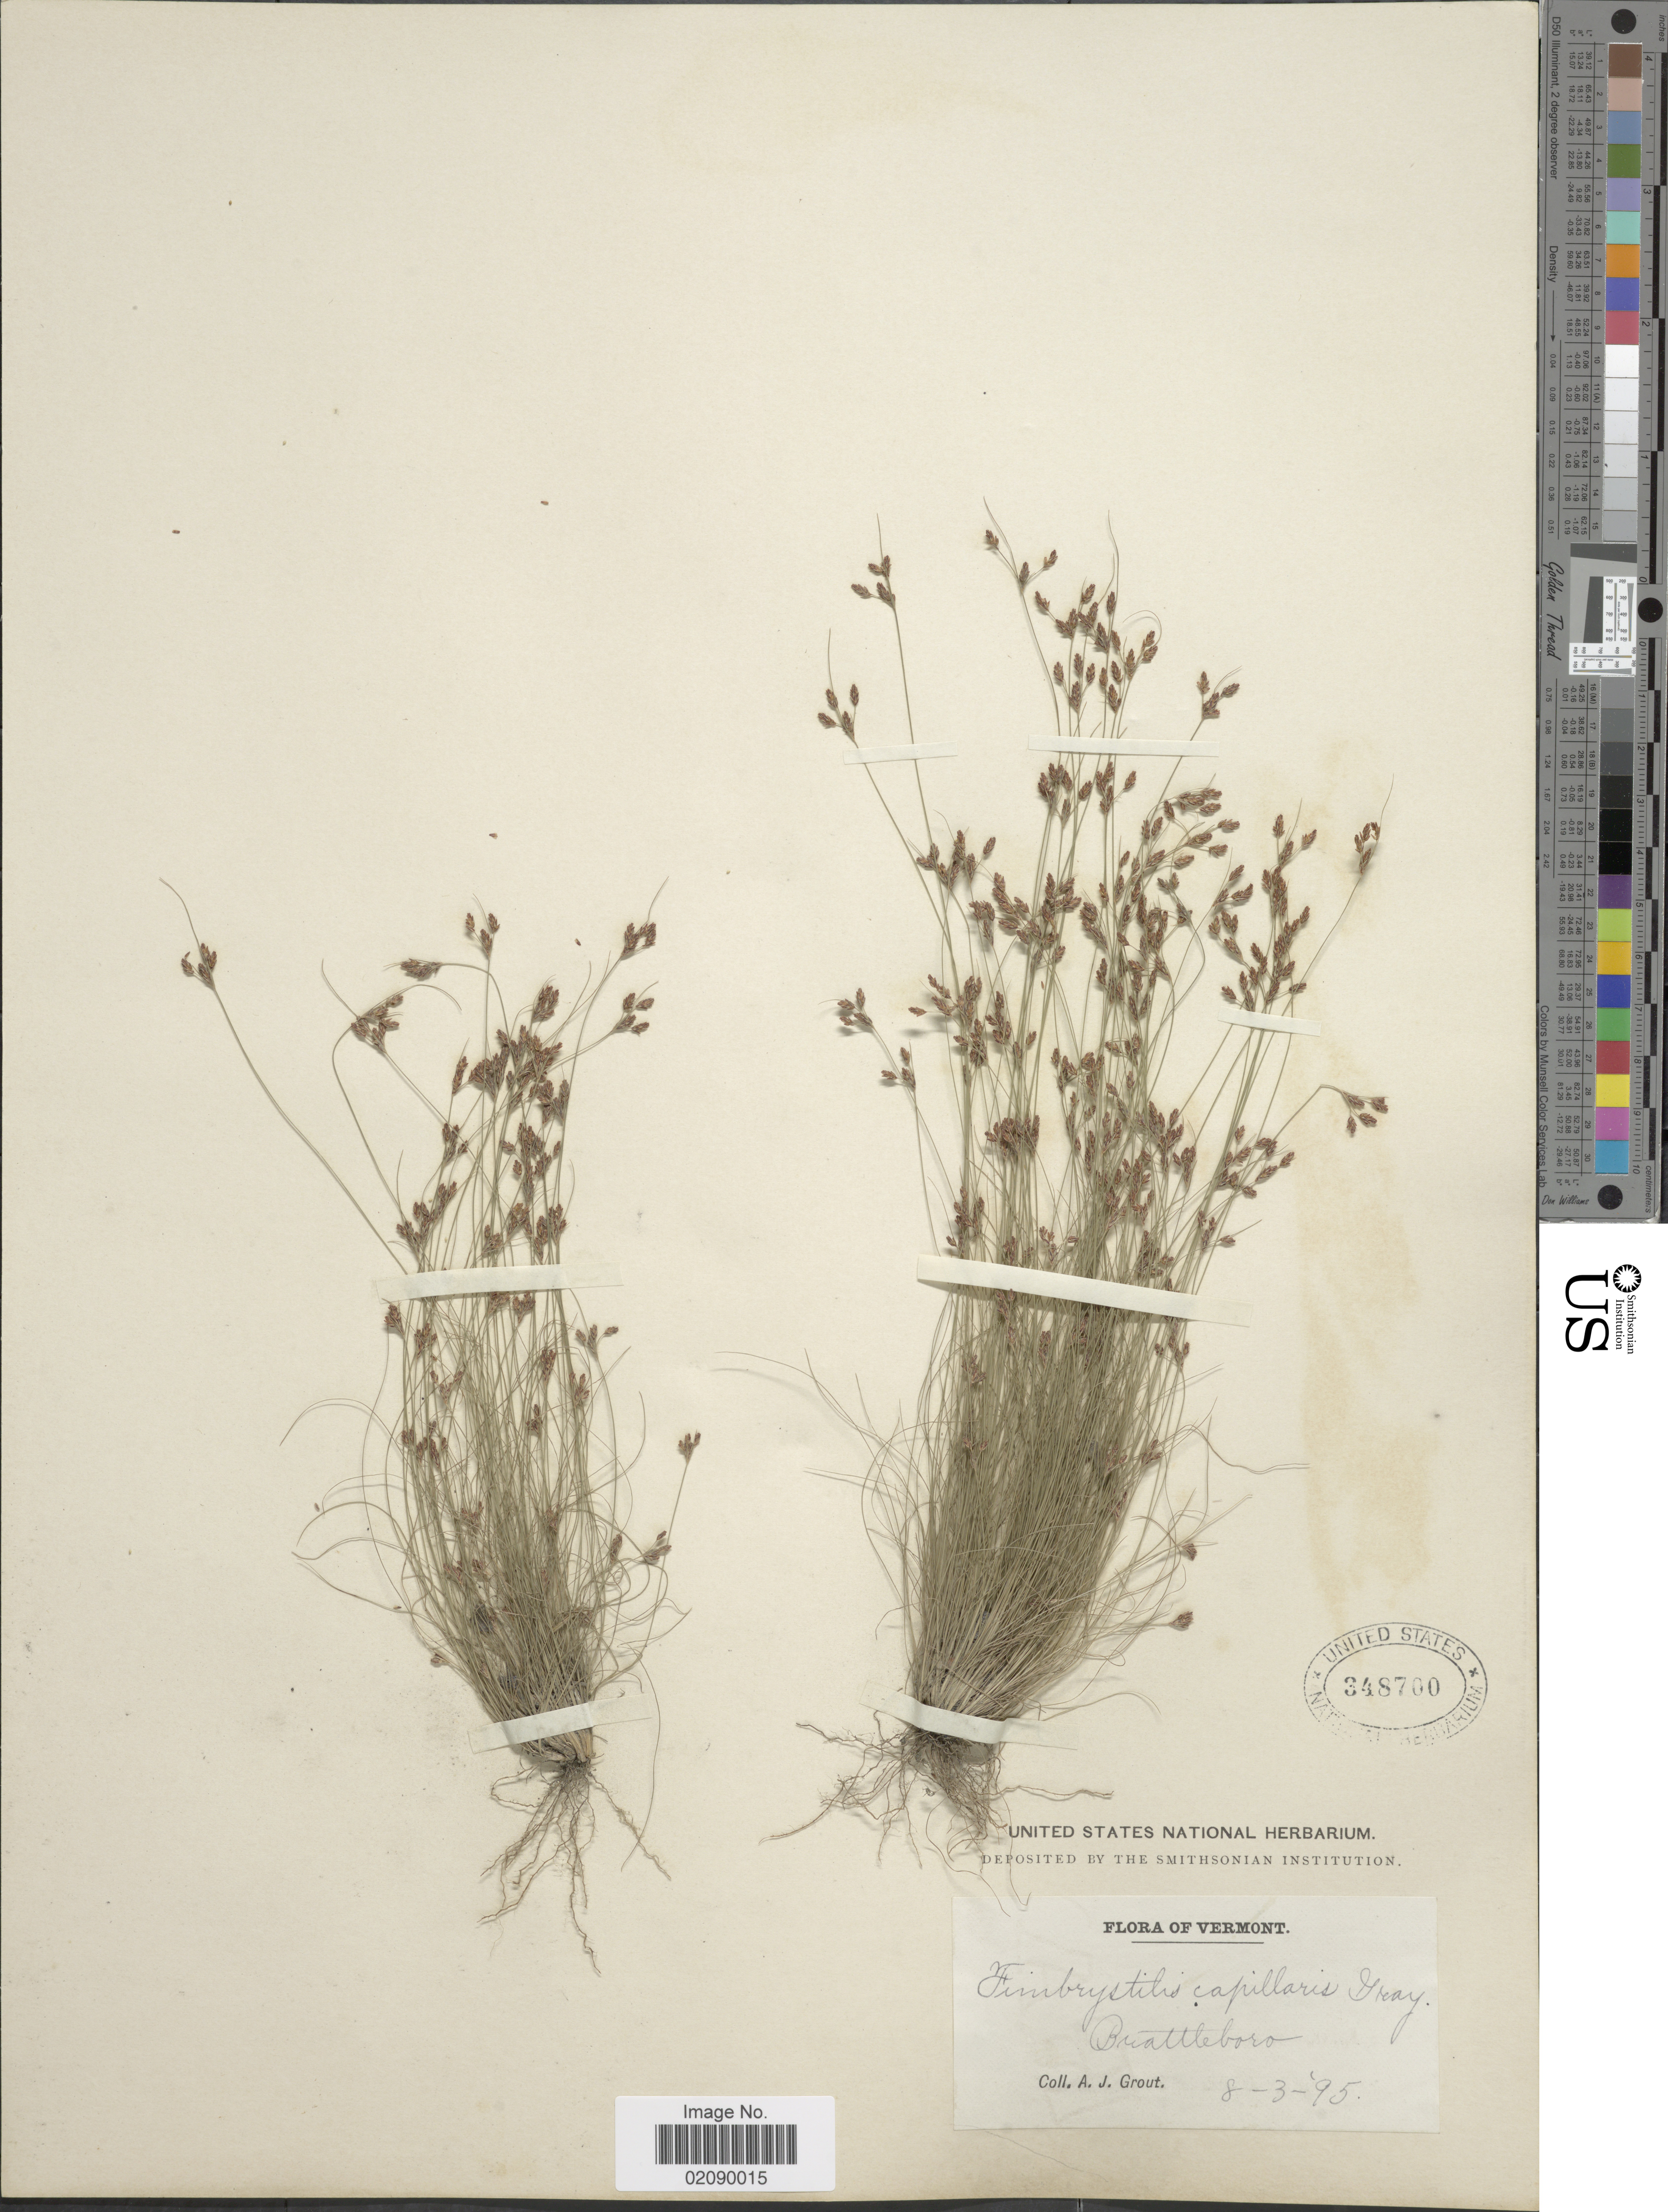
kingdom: Plantae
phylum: Tracheophyta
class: Liliopsida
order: Poales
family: Cyperaceae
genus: Bulbostylis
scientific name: Bulbostylis capillaris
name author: (L.) Kunth ex C.B. Clarke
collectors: A. J. Grout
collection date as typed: Transcribed d/m/y: 3/8/95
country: United States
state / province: Vermont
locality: Brattleboro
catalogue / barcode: US 348700